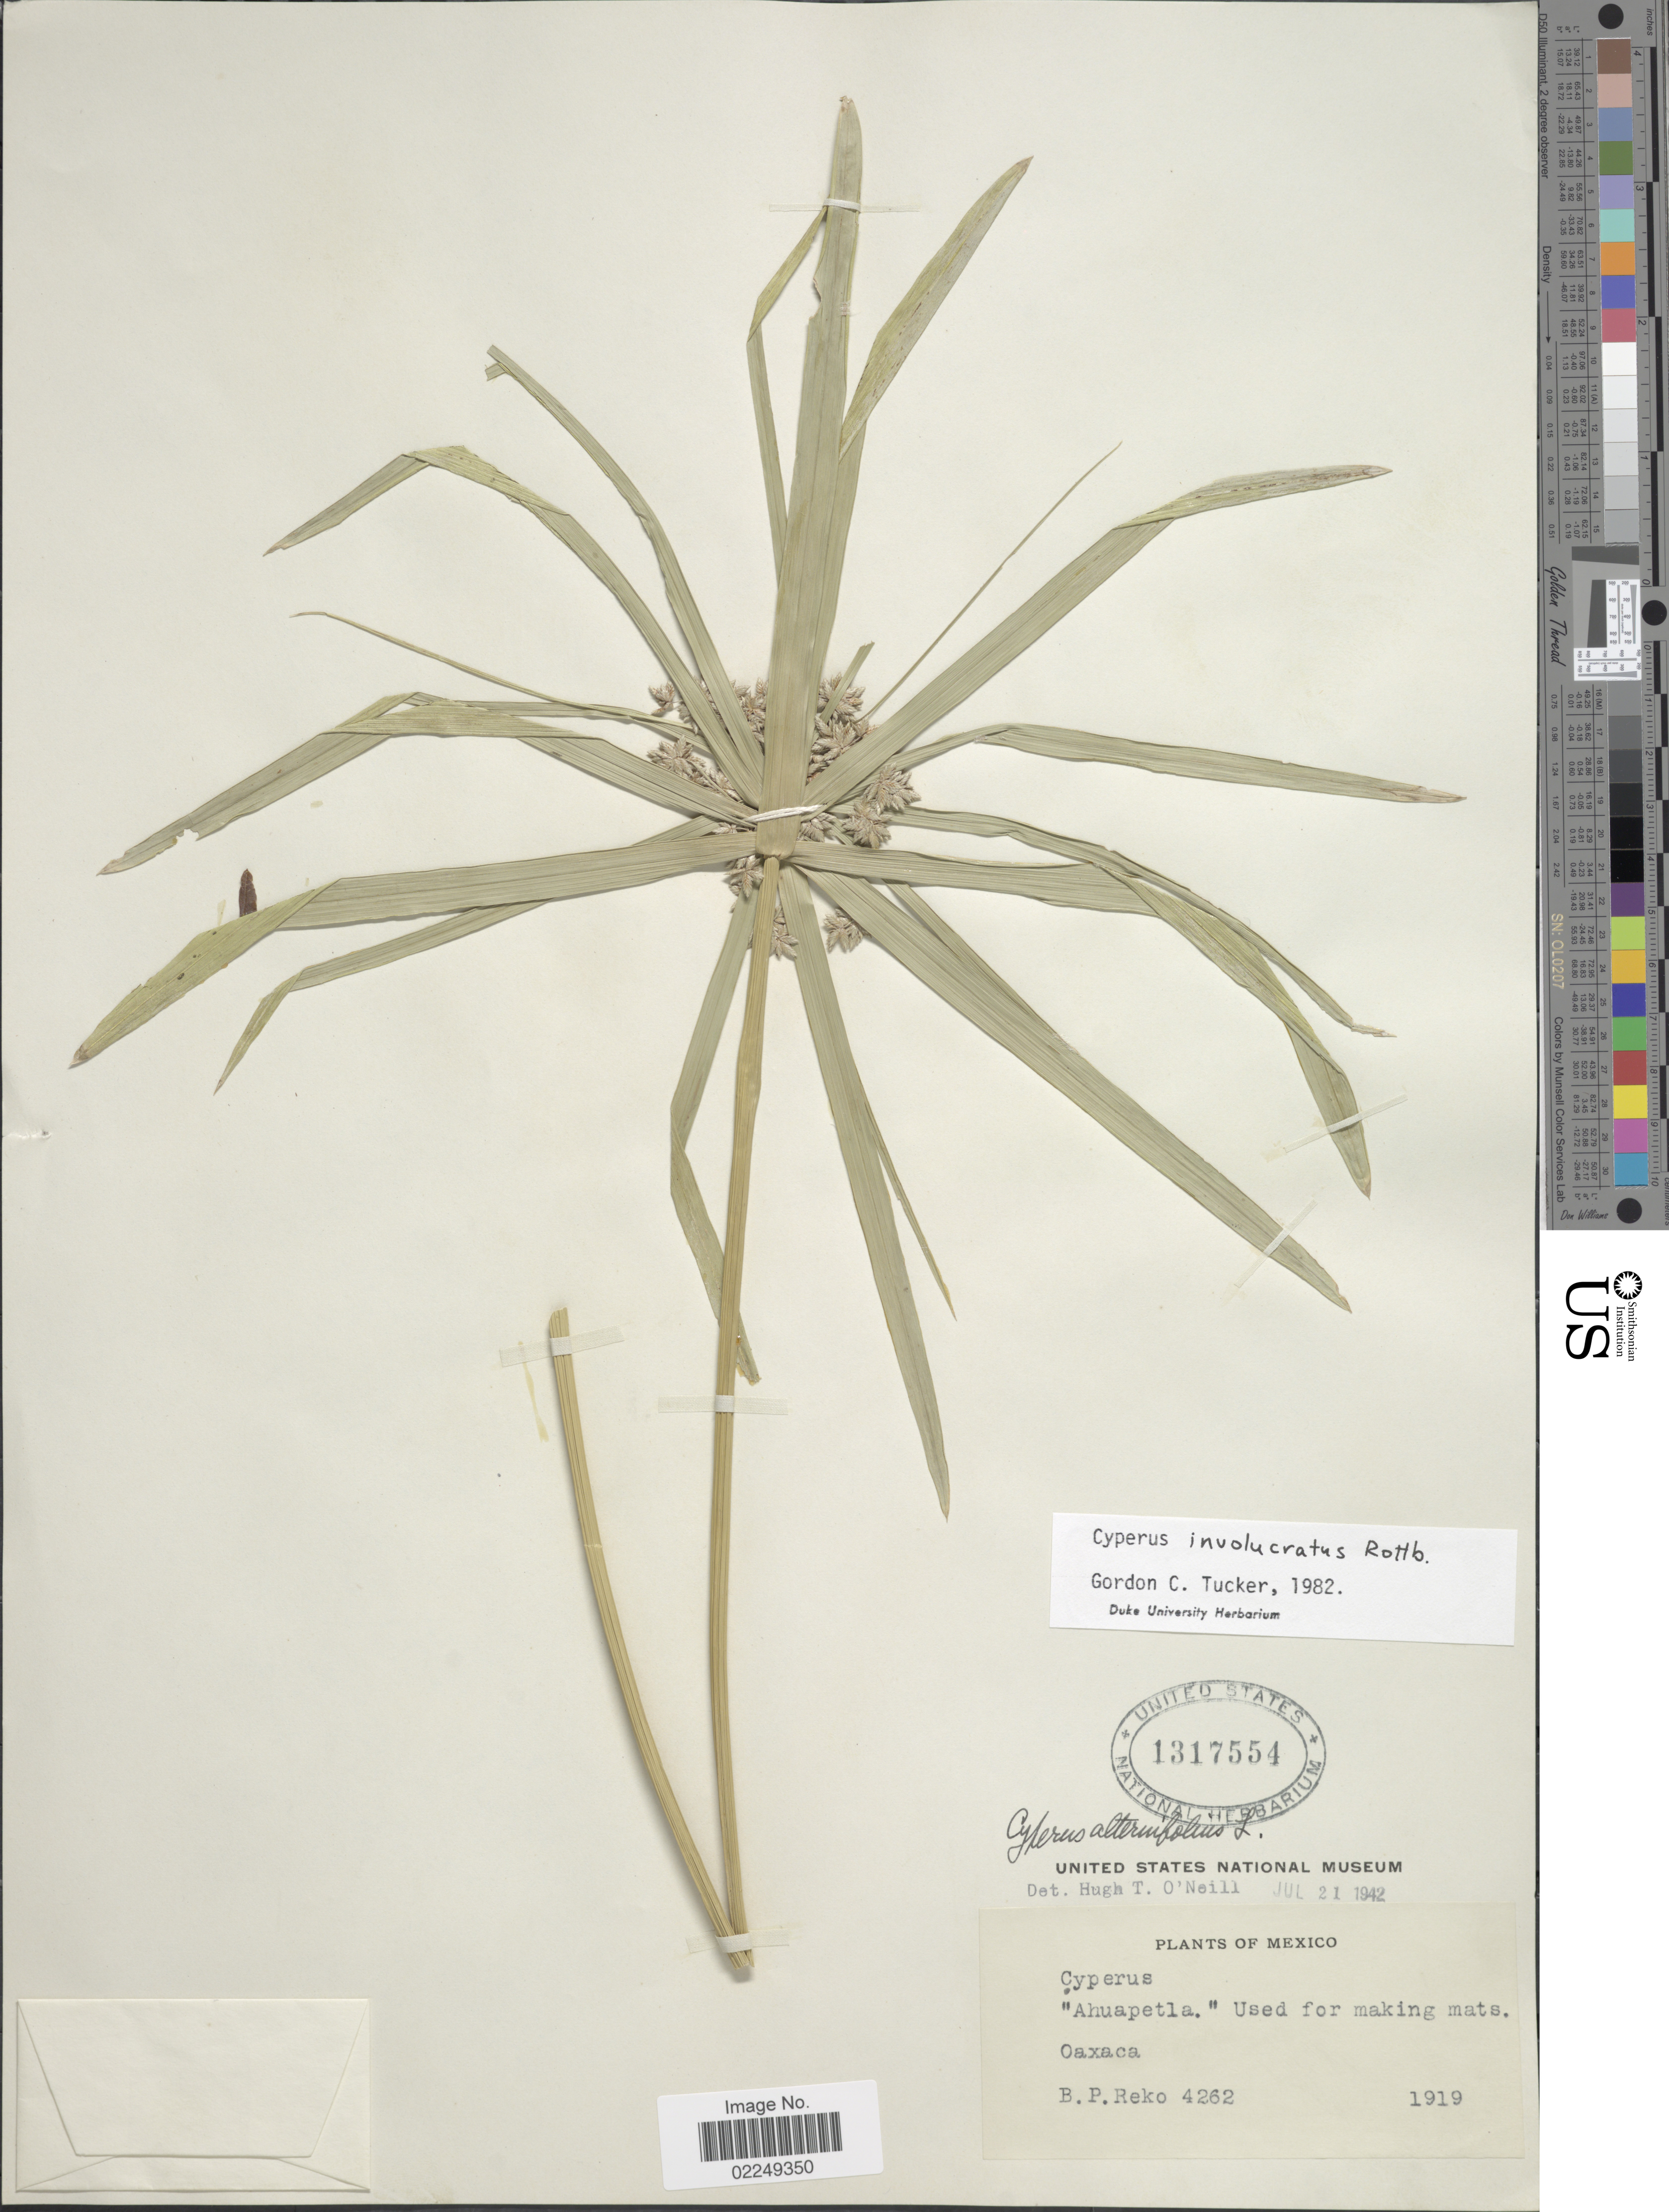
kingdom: Plantae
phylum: Tracheophyta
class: Liliopsida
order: Poales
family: Cyperaceae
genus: Cyperus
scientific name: Cyperus involucratus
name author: Rottb.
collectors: B. P. Reko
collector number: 4262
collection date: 1929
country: Mexico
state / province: Oaxaca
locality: Ahuapetla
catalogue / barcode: US 1317554